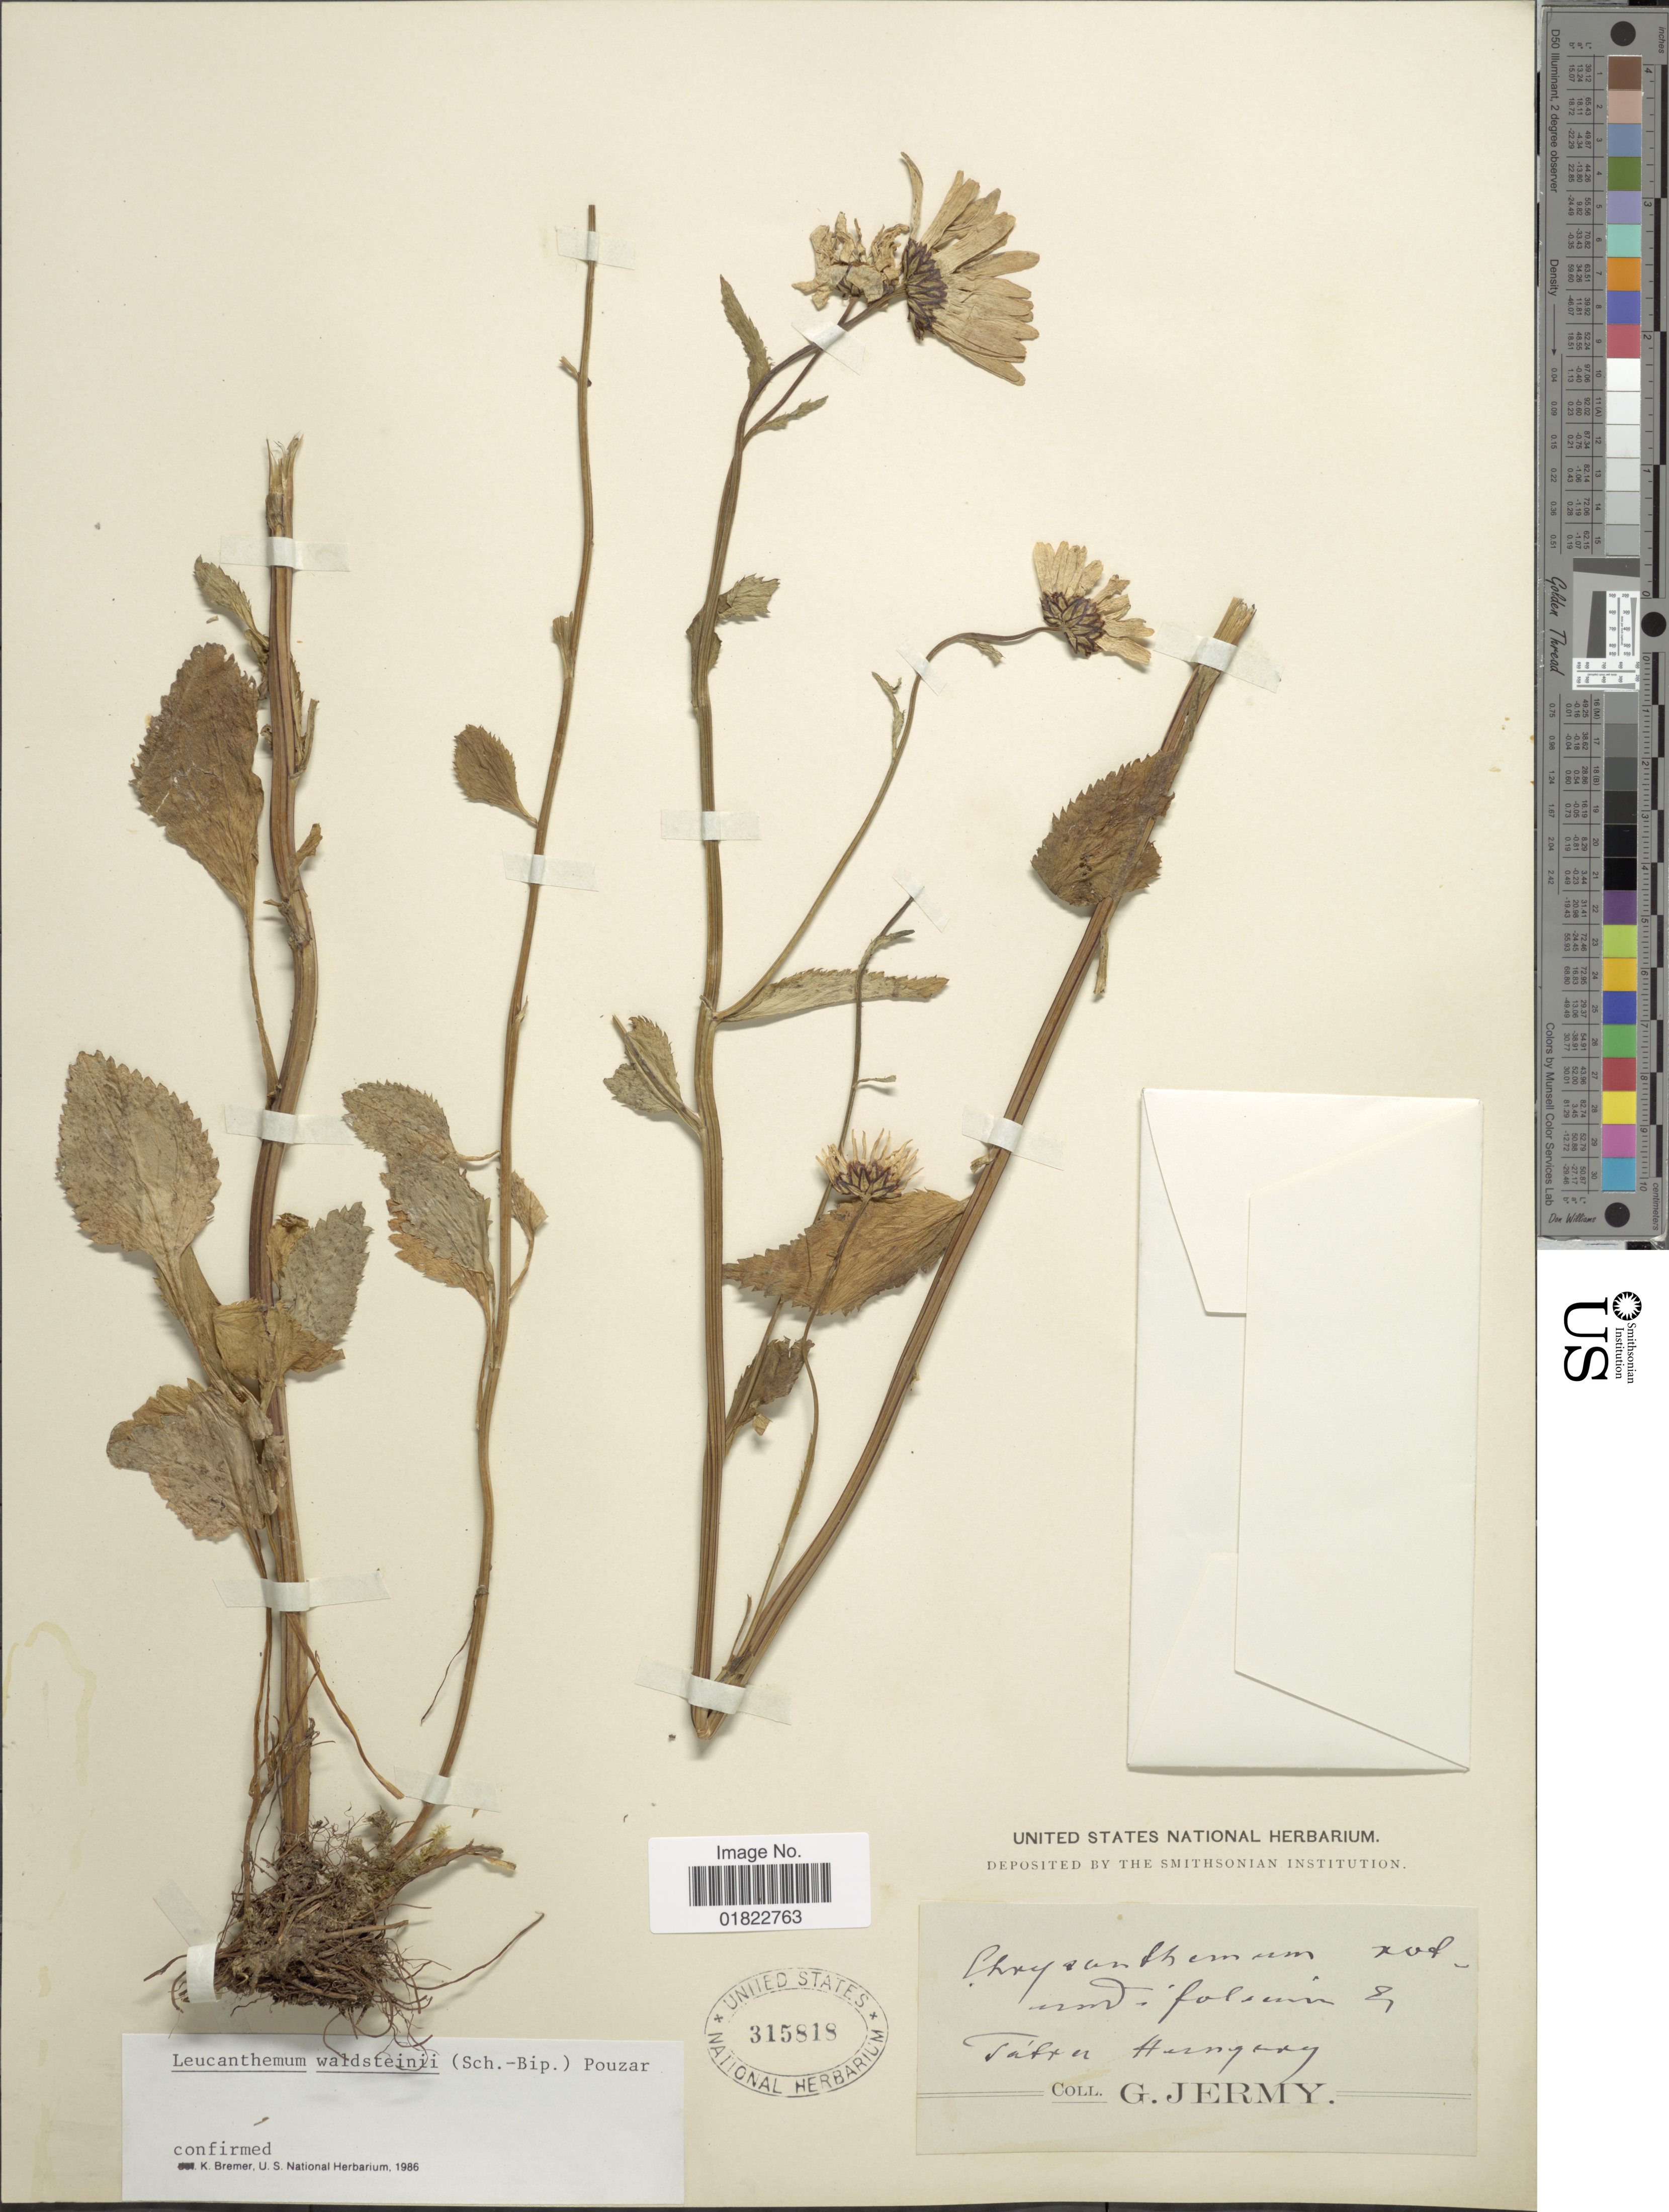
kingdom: Plantae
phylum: Tracheophyta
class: Magnoliopsida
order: Asterales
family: Asteraceae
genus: Leucanthemum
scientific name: Leucanthemum waldsteinii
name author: (Sch. Bip.) Pouzar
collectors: G. Jermy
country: Hungary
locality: Tatrae [interpreted] Hungary [interpreted].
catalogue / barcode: US 315818